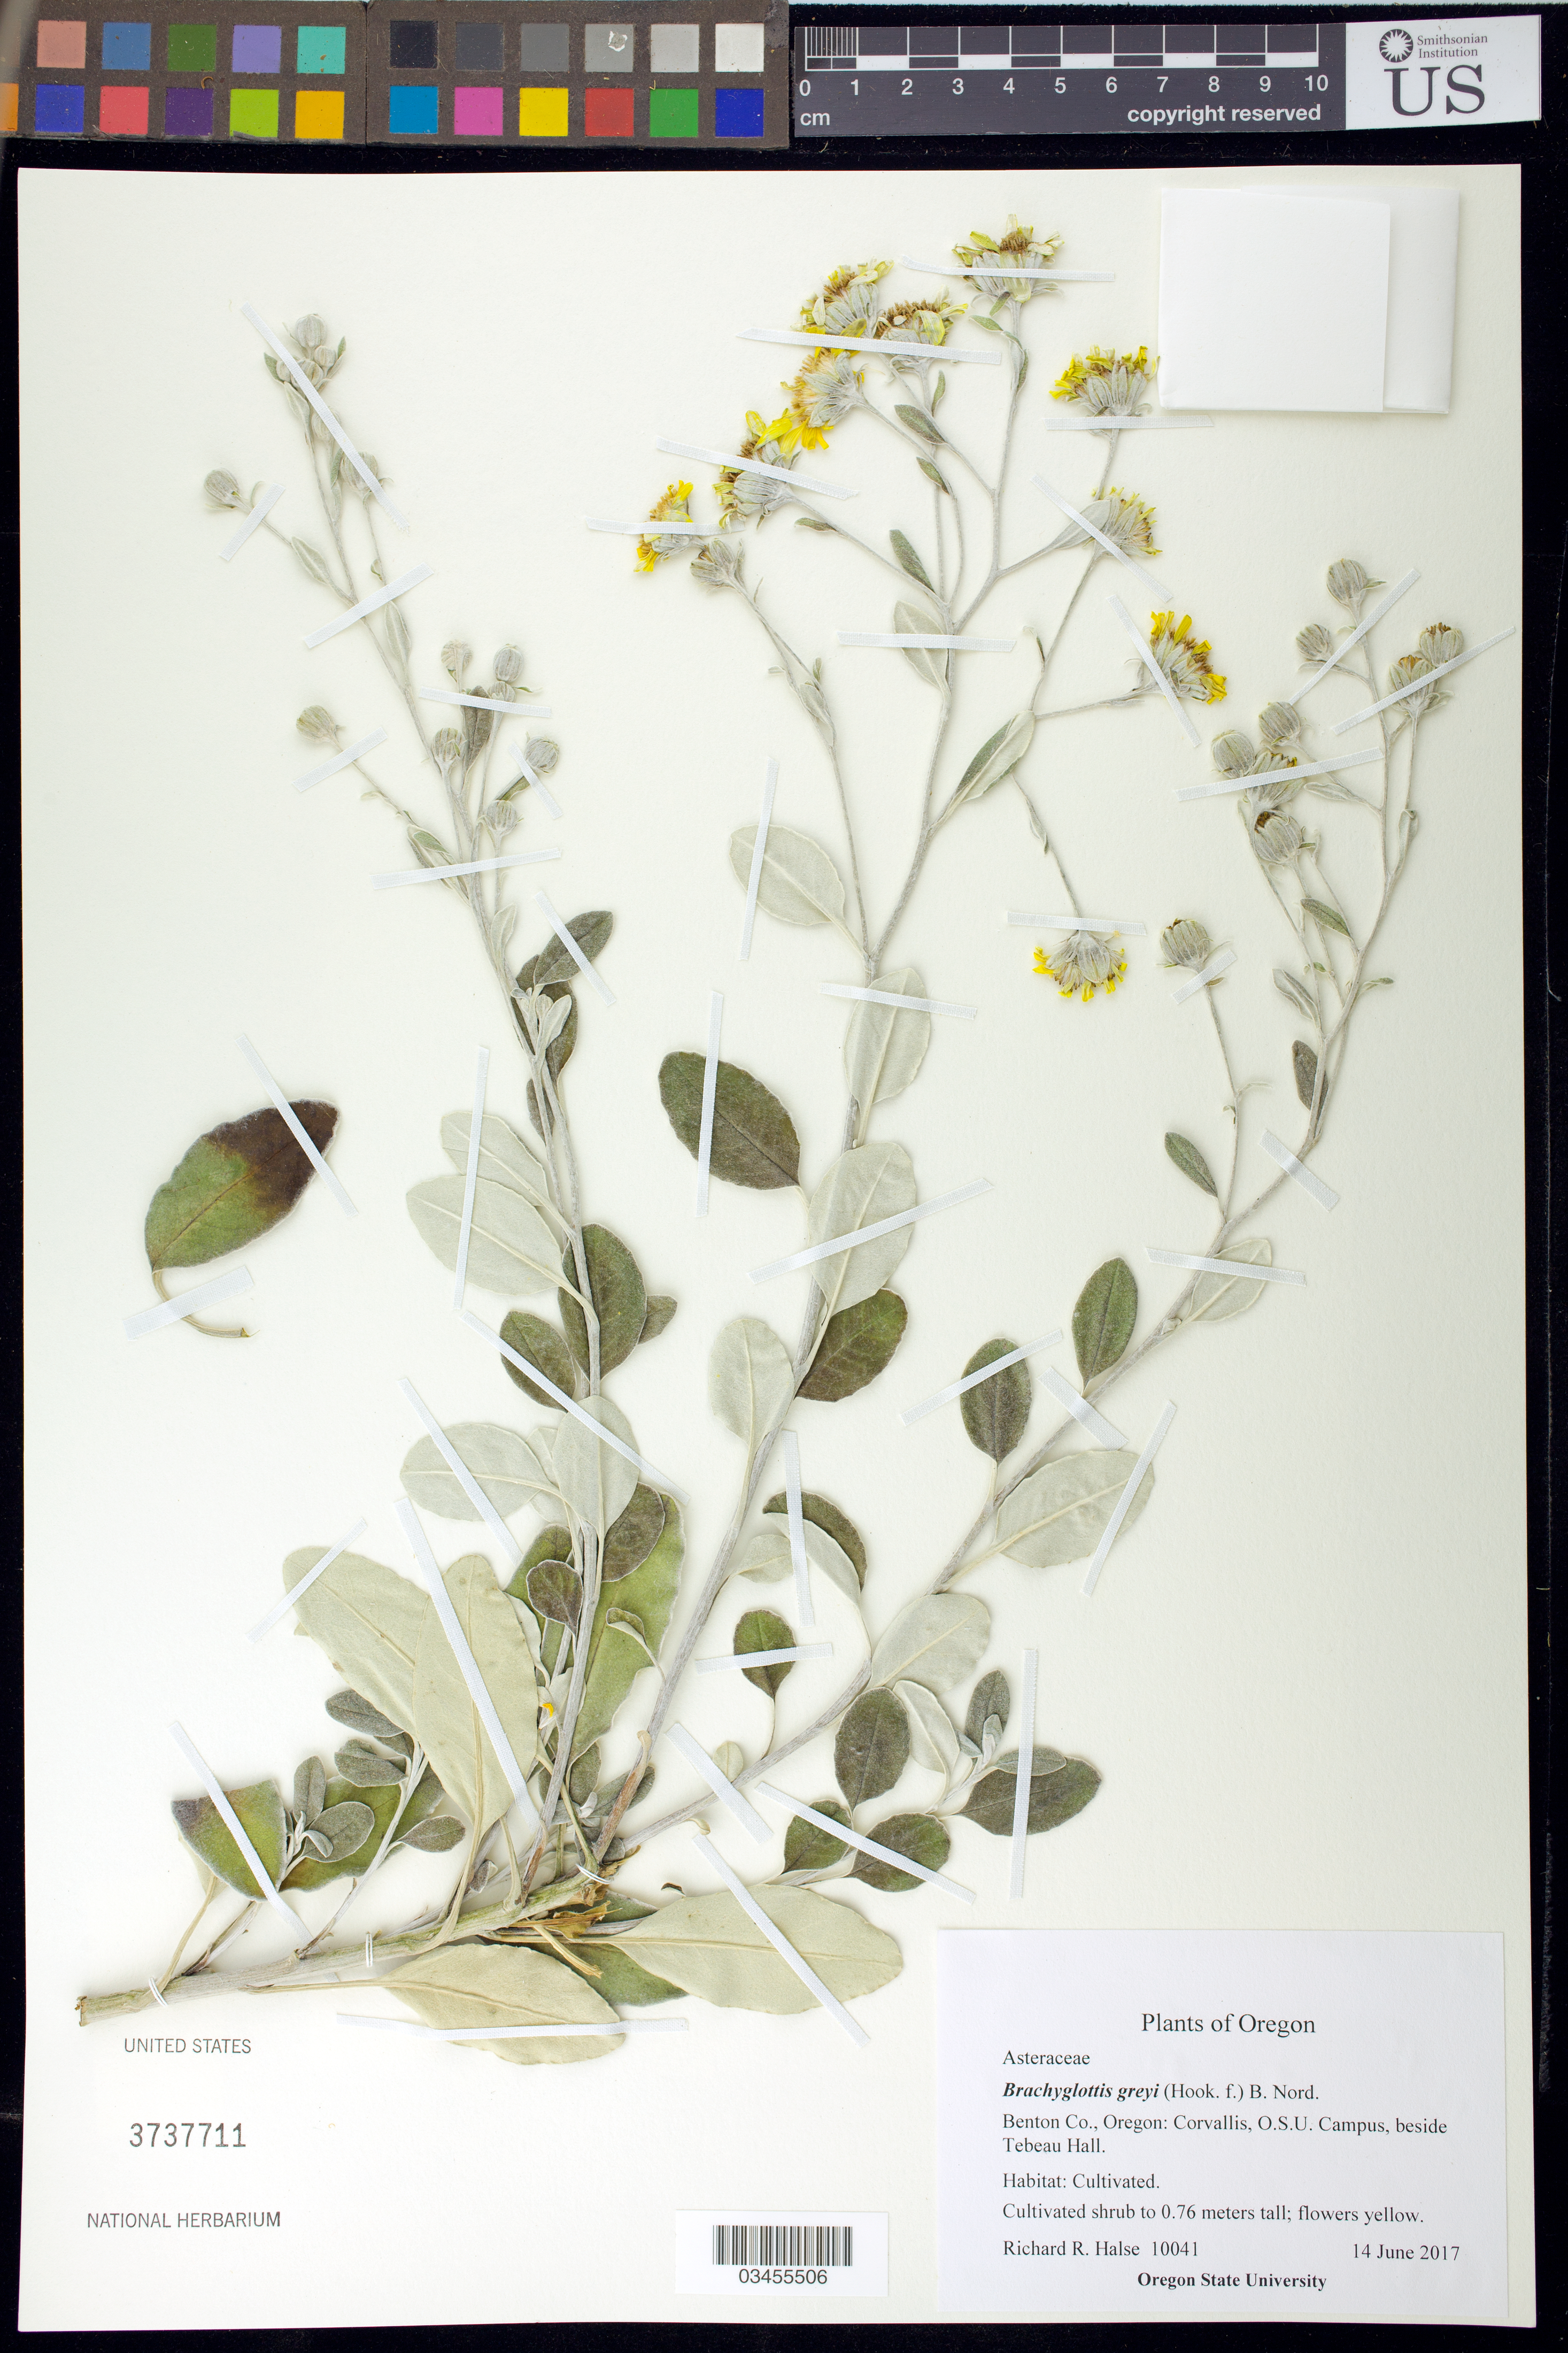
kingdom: Plantae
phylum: Tracheophyta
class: Magnoliopsida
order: Asterales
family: Asteraceae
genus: Brachyglottis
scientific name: Brachyglottis greyi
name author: (Hook. f.) B. Nord.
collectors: R. Halse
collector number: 10041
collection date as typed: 14 June 2017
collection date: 2017-06-14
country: United States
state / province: Oregon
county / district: Benton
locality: Corvallis, O.S.U. Campus, beside Tebeau Hall.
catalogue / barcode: US 3737711